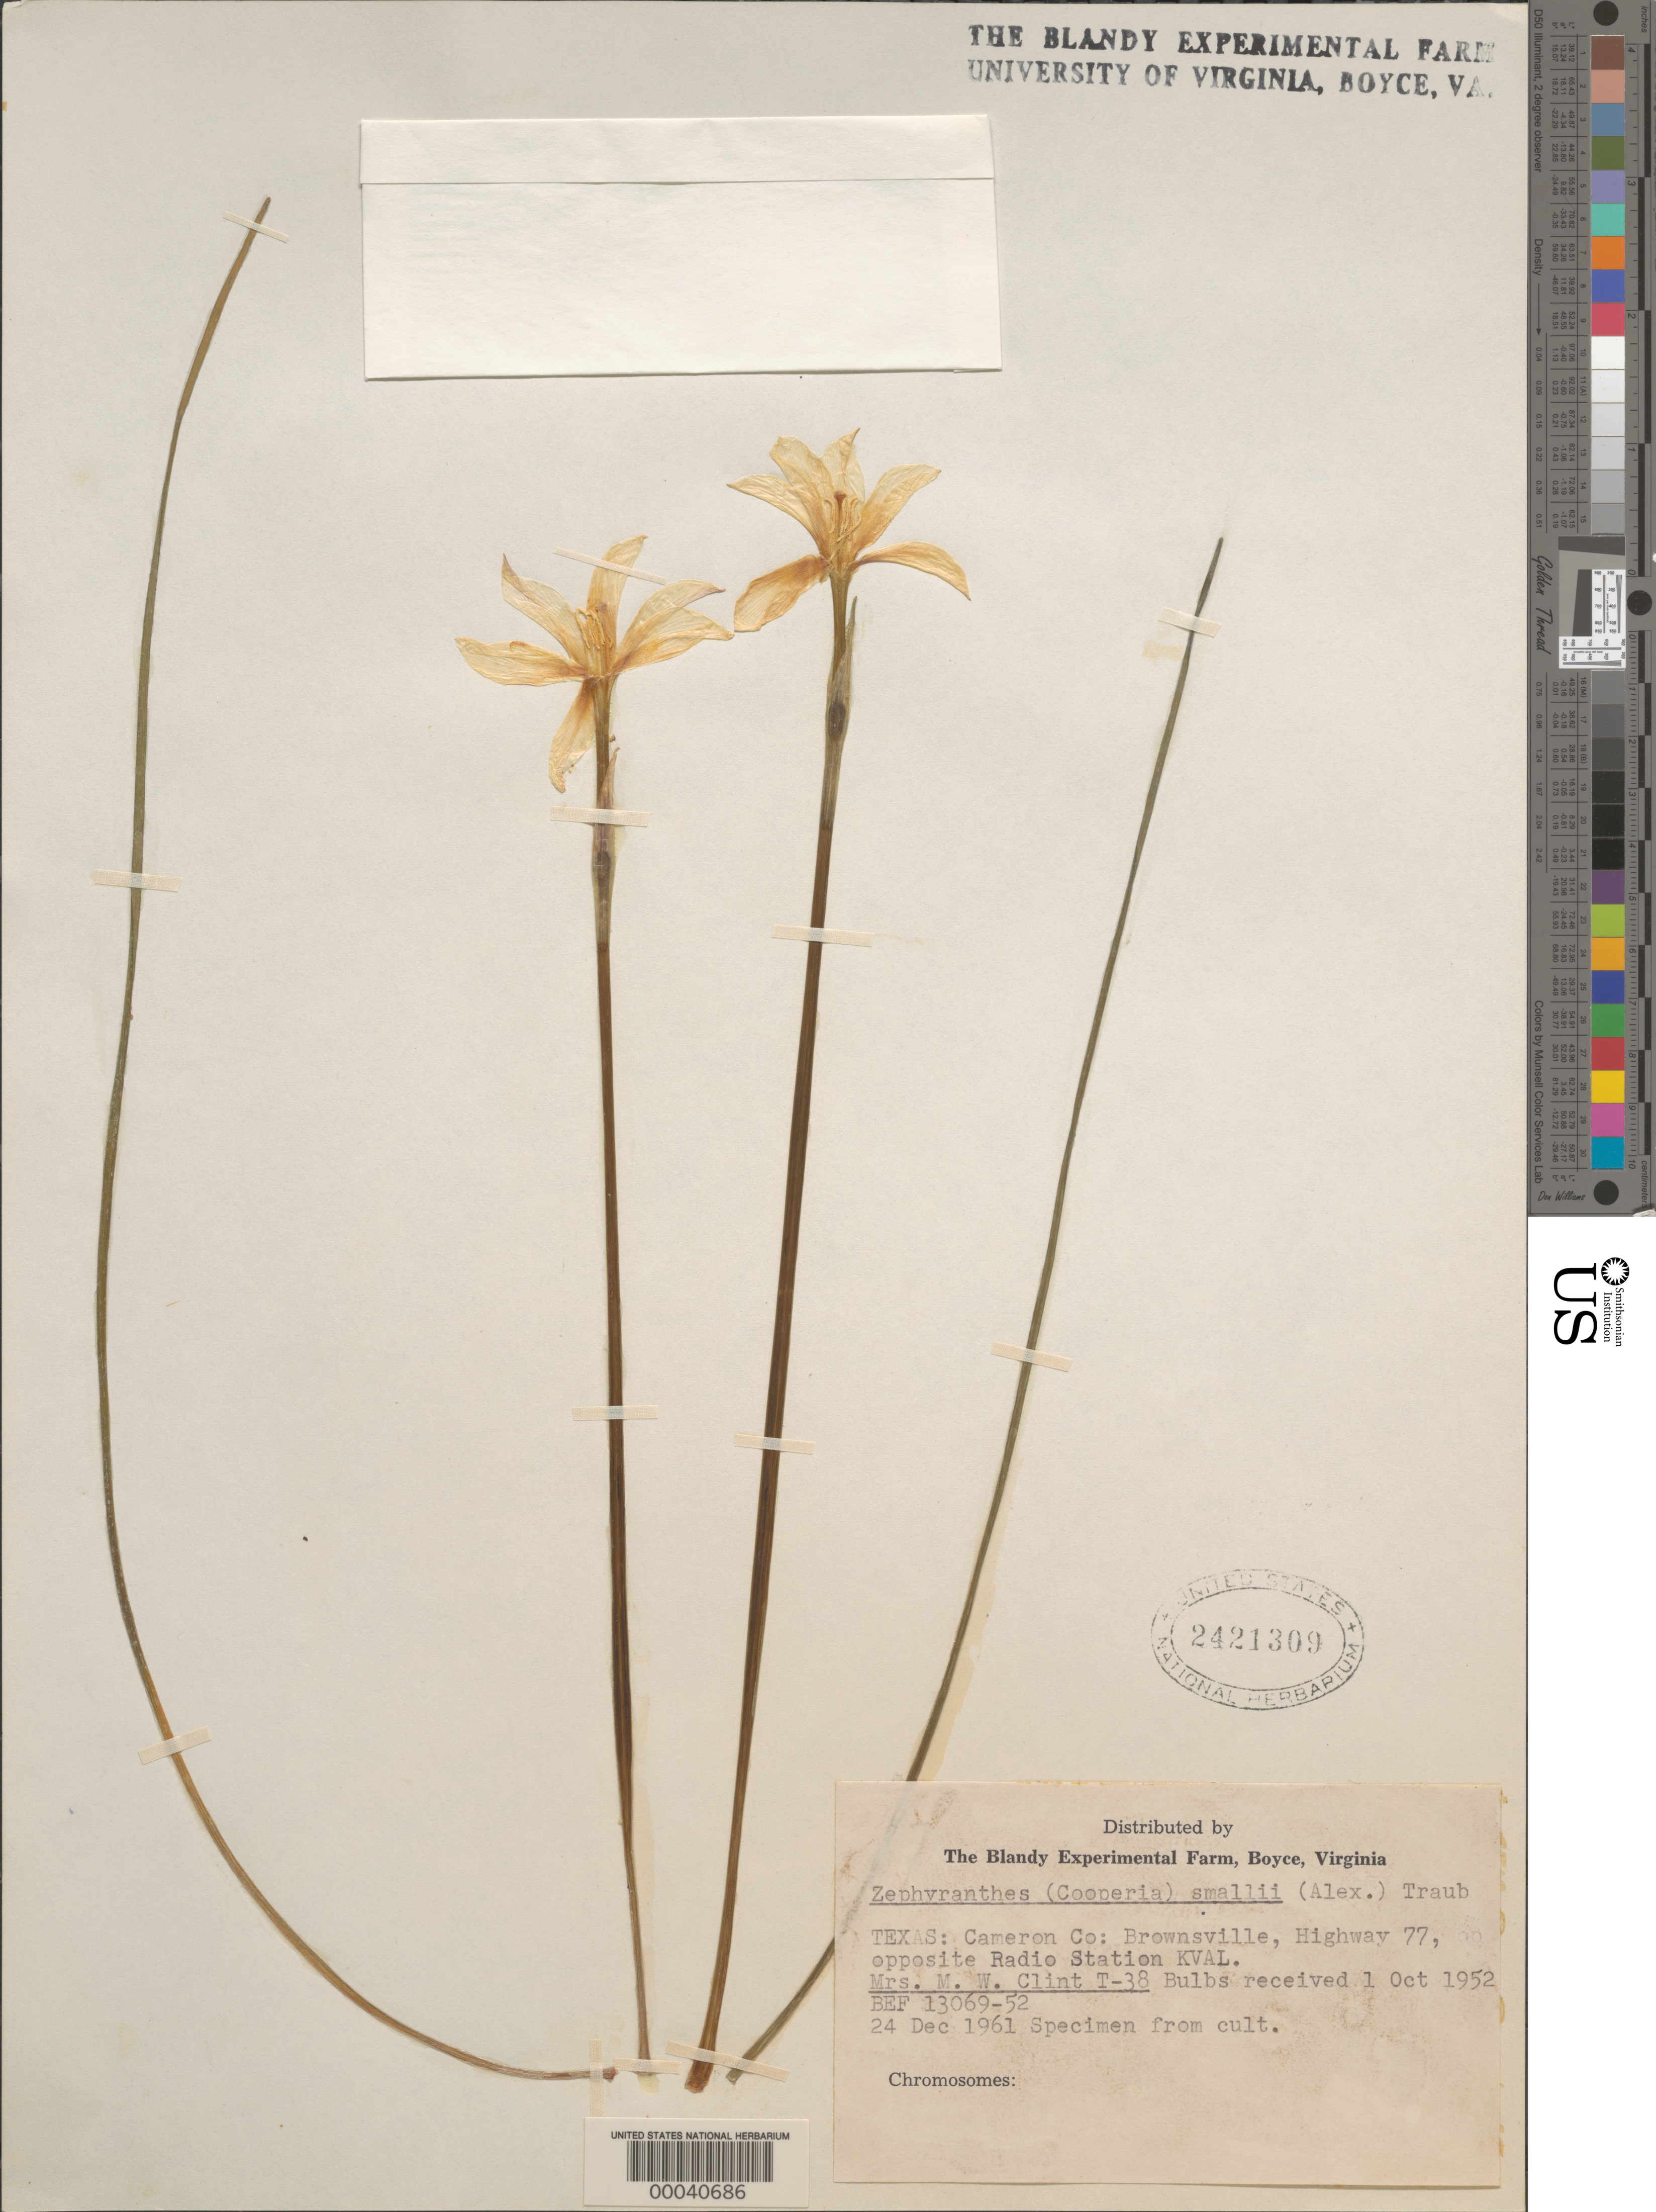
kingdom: Plantae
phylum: Tracheophyta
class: Liliopsida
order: Asparagales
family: Amaryllidaceae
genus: Zephyranthes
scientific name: Zephyranthes smallii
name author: (Alexander) Traub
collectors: M. Clint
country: United States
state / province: Texas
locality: Cameron Co: Brownsville, Highway 77, opposite Radio Station KVAL.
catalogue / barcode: US 2421309